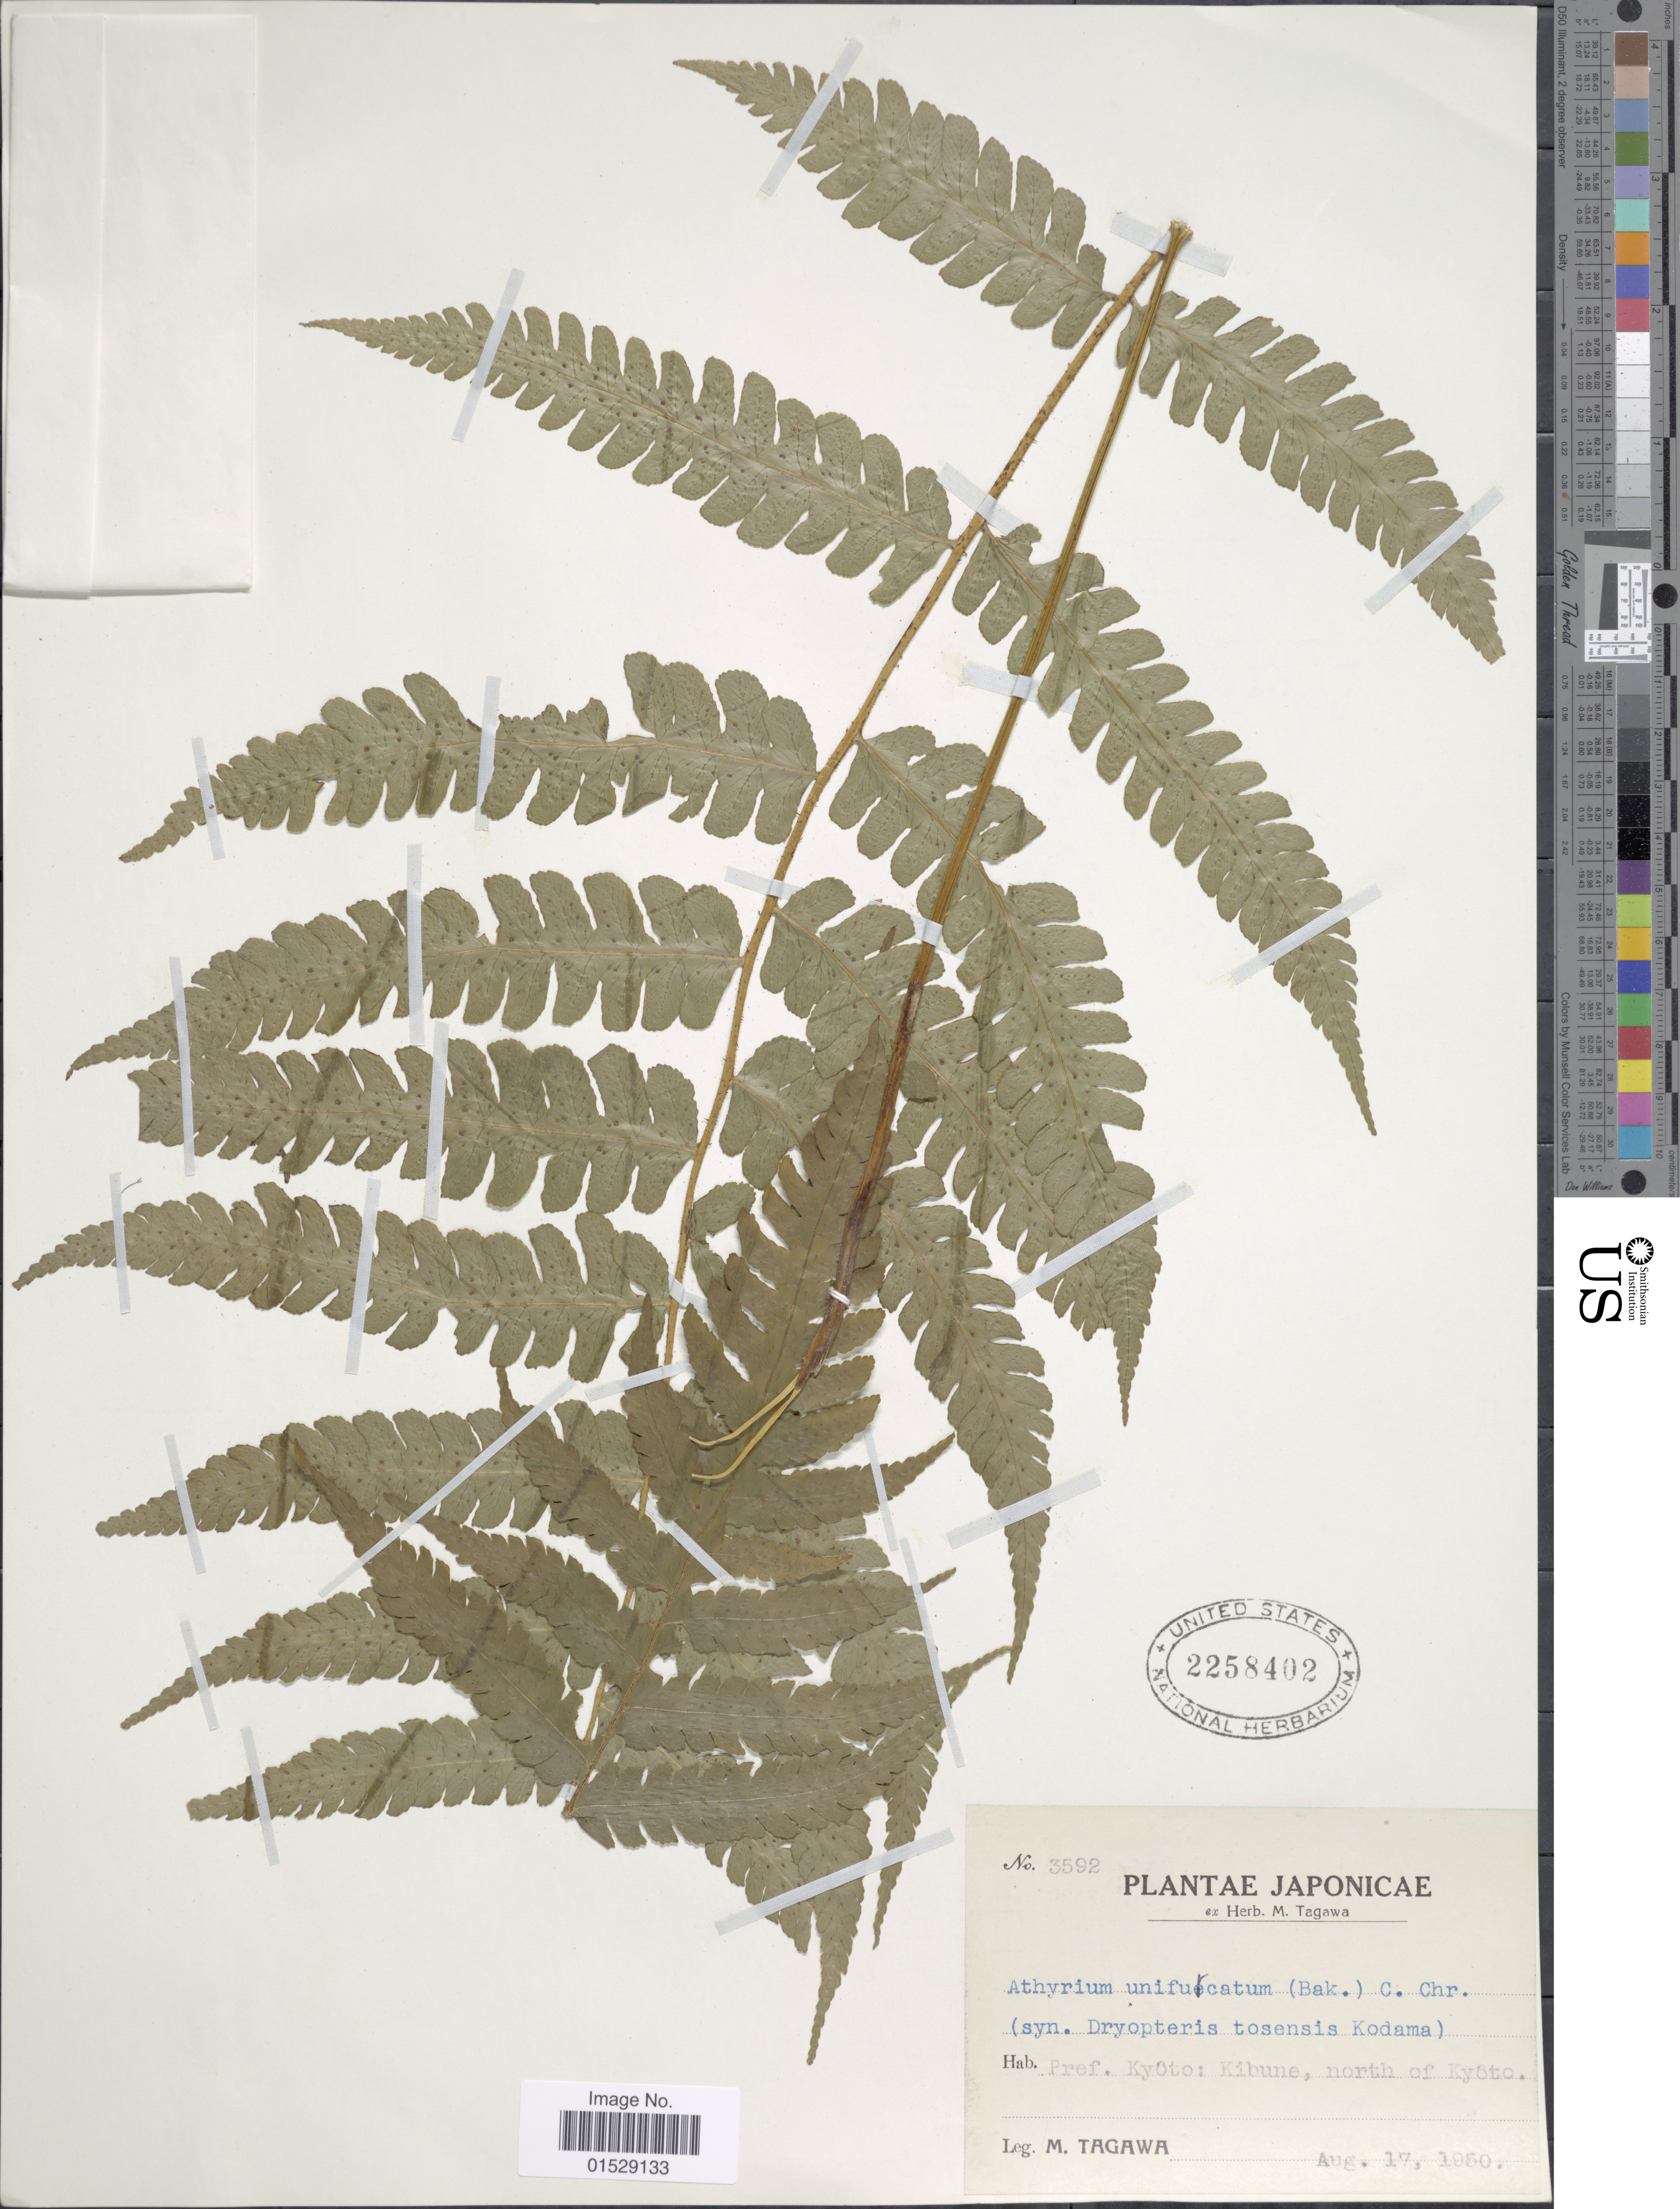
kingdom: Plantae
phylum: Tracheophyta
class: Polypodiopsida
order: Polypodiales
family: Athyriaceae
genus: Deparia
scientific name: Deparia unifurcata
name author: (Baker) M. Kato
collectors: M. Tagawa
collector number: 3592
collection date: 1950-08-17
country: Japan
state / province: Kyoto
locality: Japonicae, Pref. Kyoto: Kibune, north of kyoto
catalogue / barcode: US 2258402